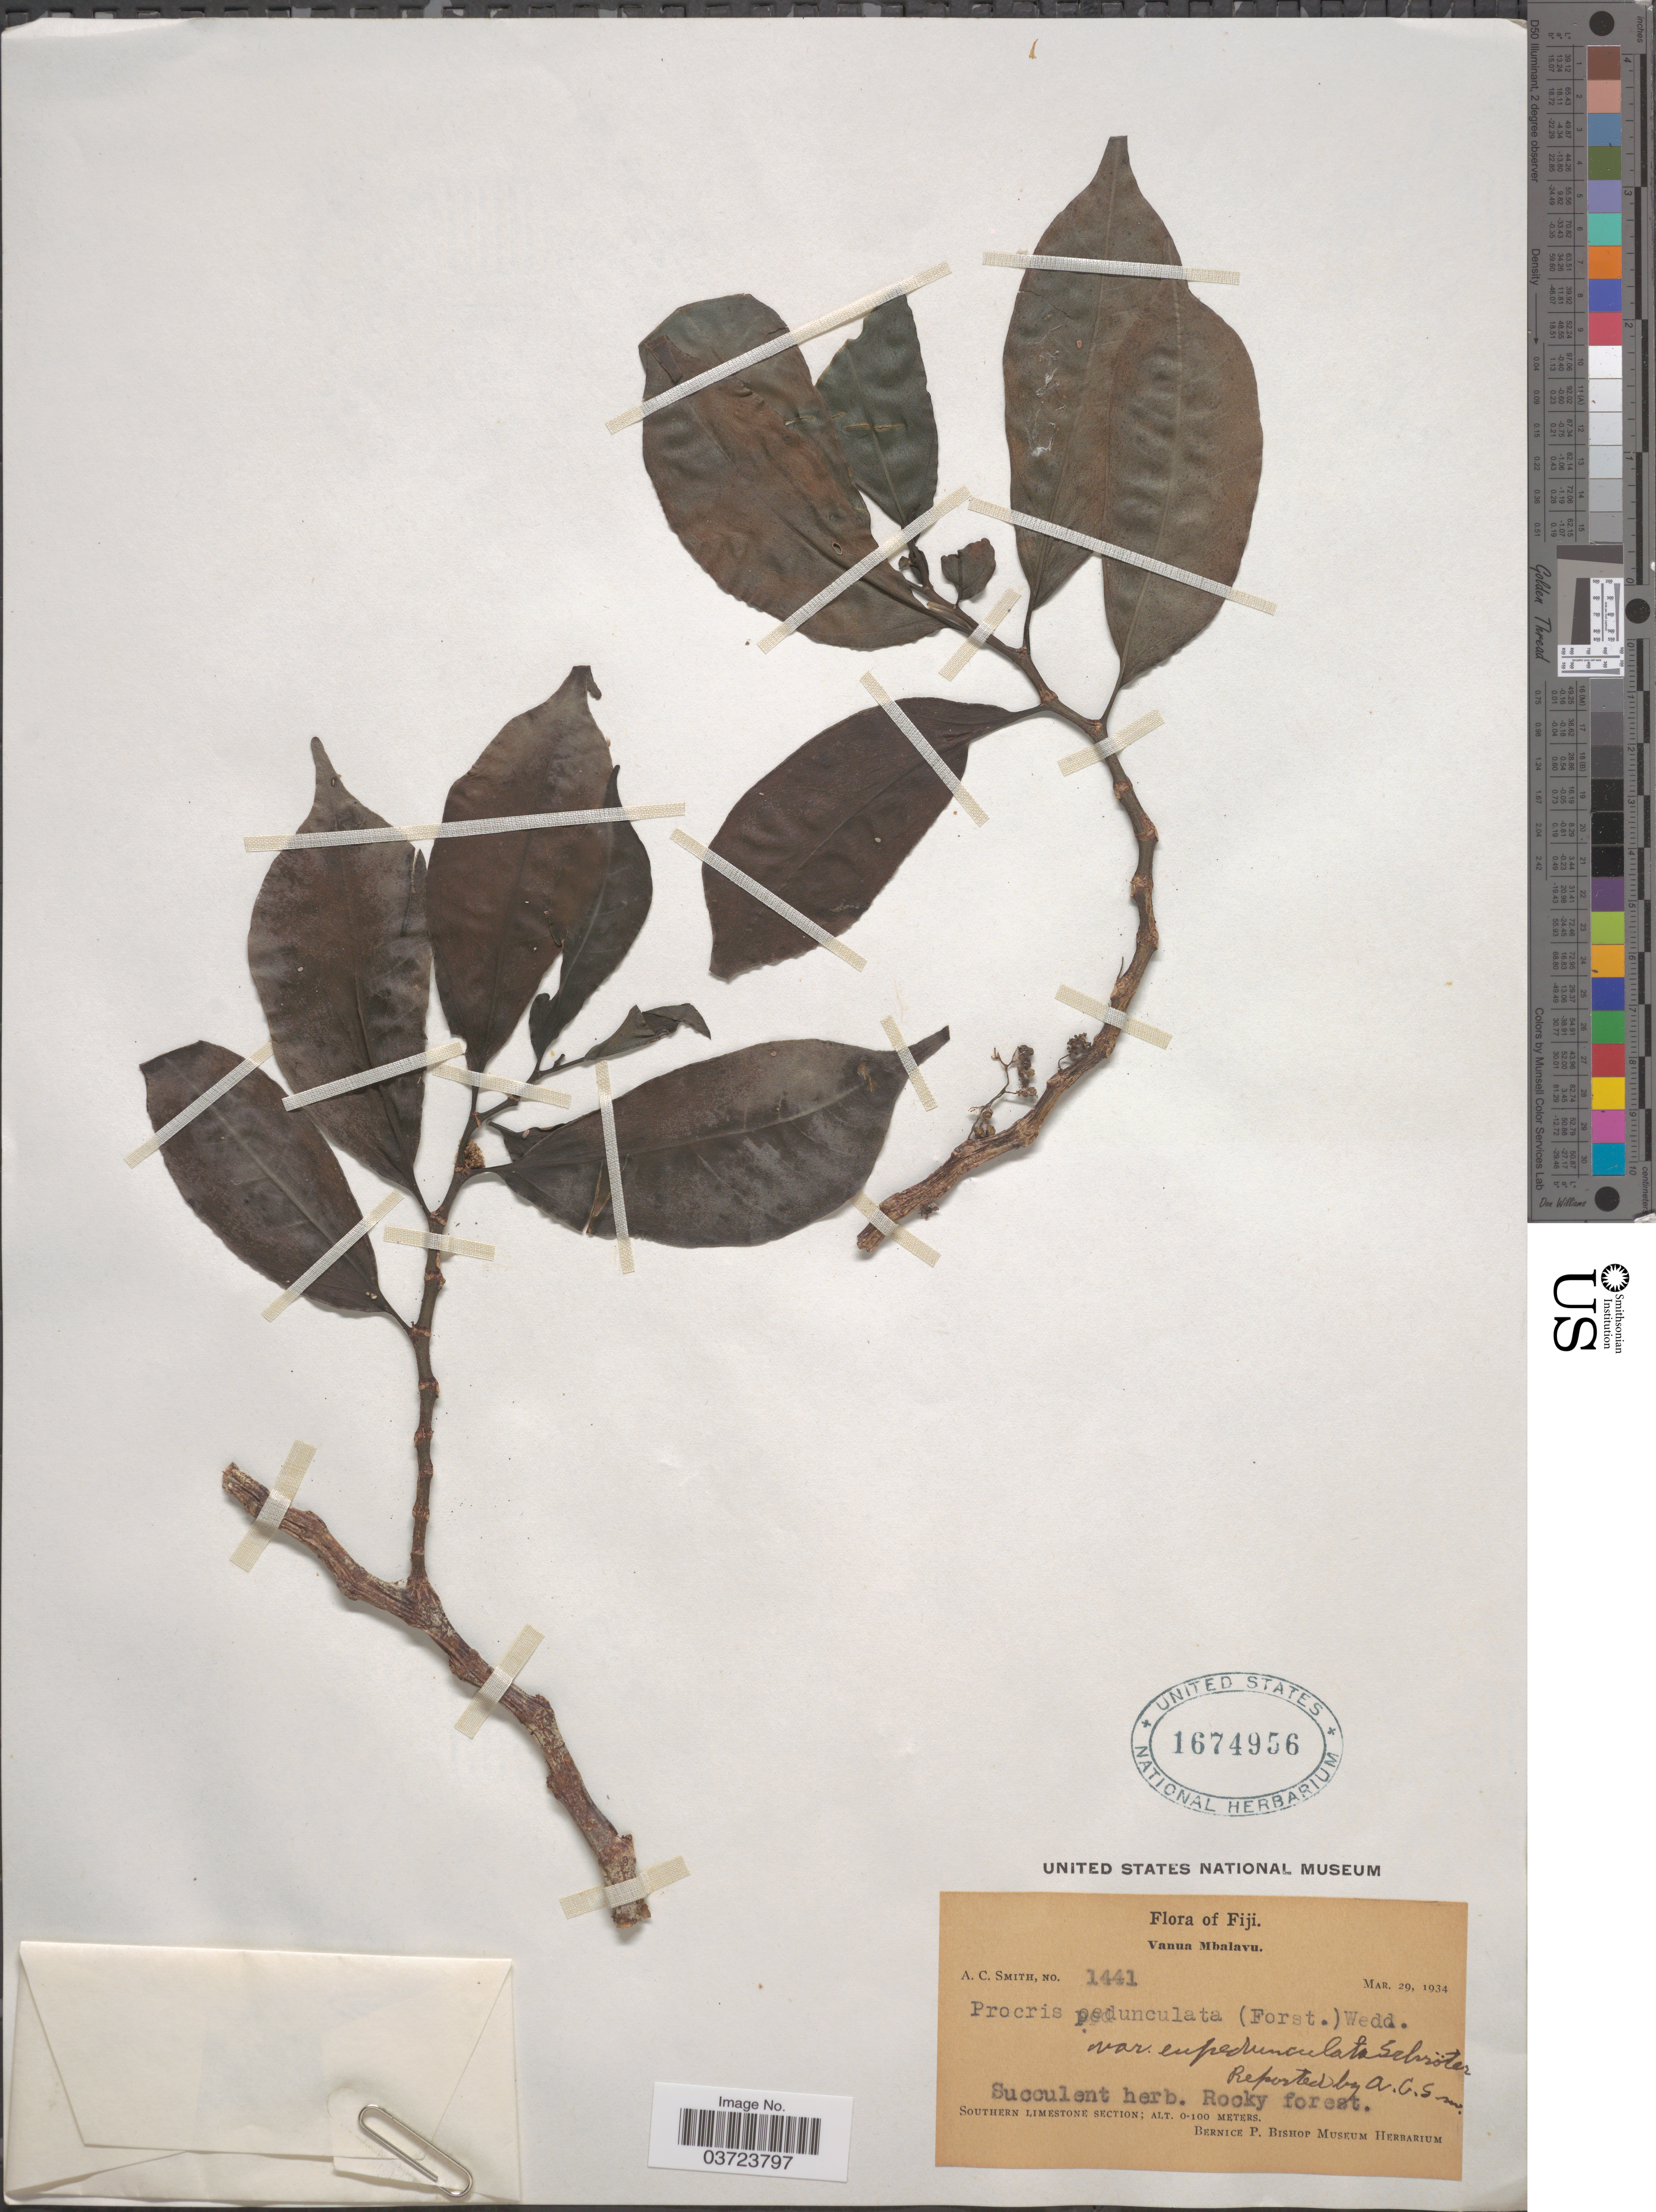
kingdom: Plantae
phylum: Tracheophyta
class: Magnoliopsida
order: Rosales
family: Urticaceae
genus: Procris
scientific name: Procris pedunculata var. eupedunculata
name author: H. Schroet.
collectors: A. C. Smith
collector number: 1441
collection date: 1934-03-29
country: Fiji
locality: Vanua Mbalavu. Southern Limestone Section.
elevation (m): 0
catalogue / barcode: US 1674956